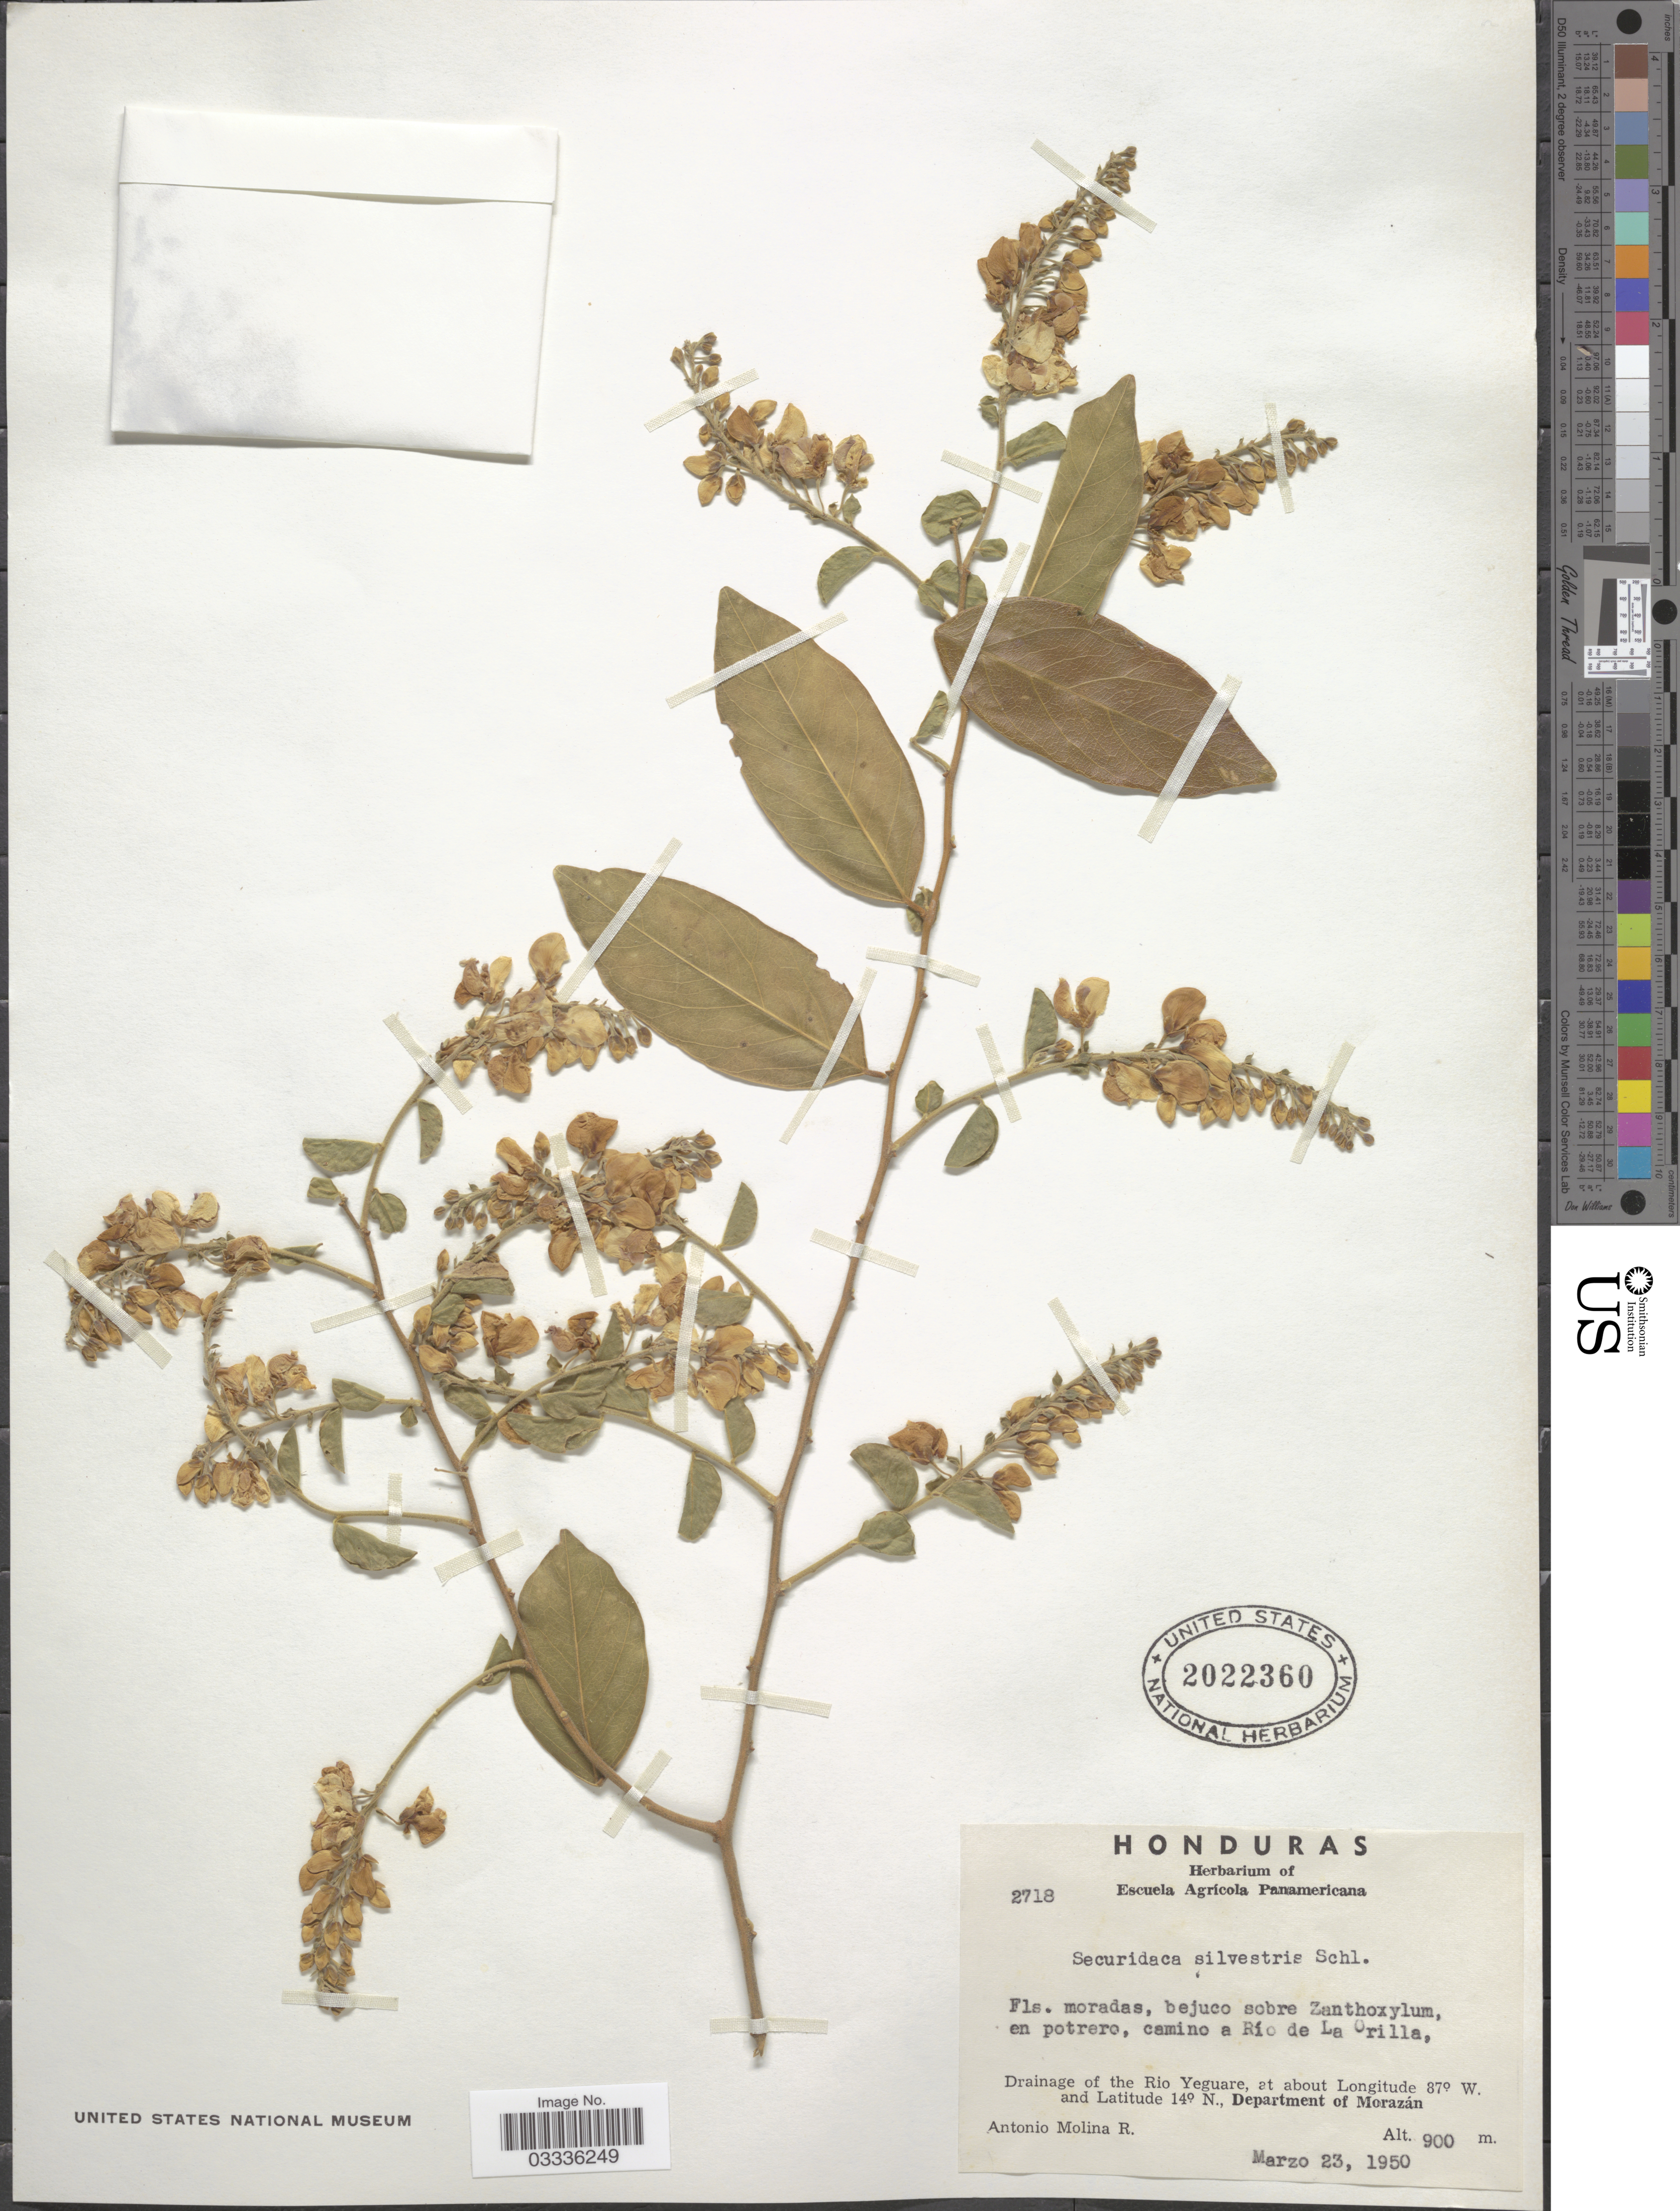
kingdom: Plantae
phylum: Tracheophyta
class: Magnoliopsida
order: Fabales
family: Polygalaceae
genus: Securidaca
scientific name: Securidaca sylvestris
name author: Schltdl.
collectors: A. Molina R.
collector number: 2718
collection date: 1950-03-23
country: Honduras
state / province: Fco. Morazán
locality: Camino a Río de La Orilla, Drainage of the Rio Yeguare, Department of Morazán.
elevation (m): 900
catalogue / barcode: US 2022360